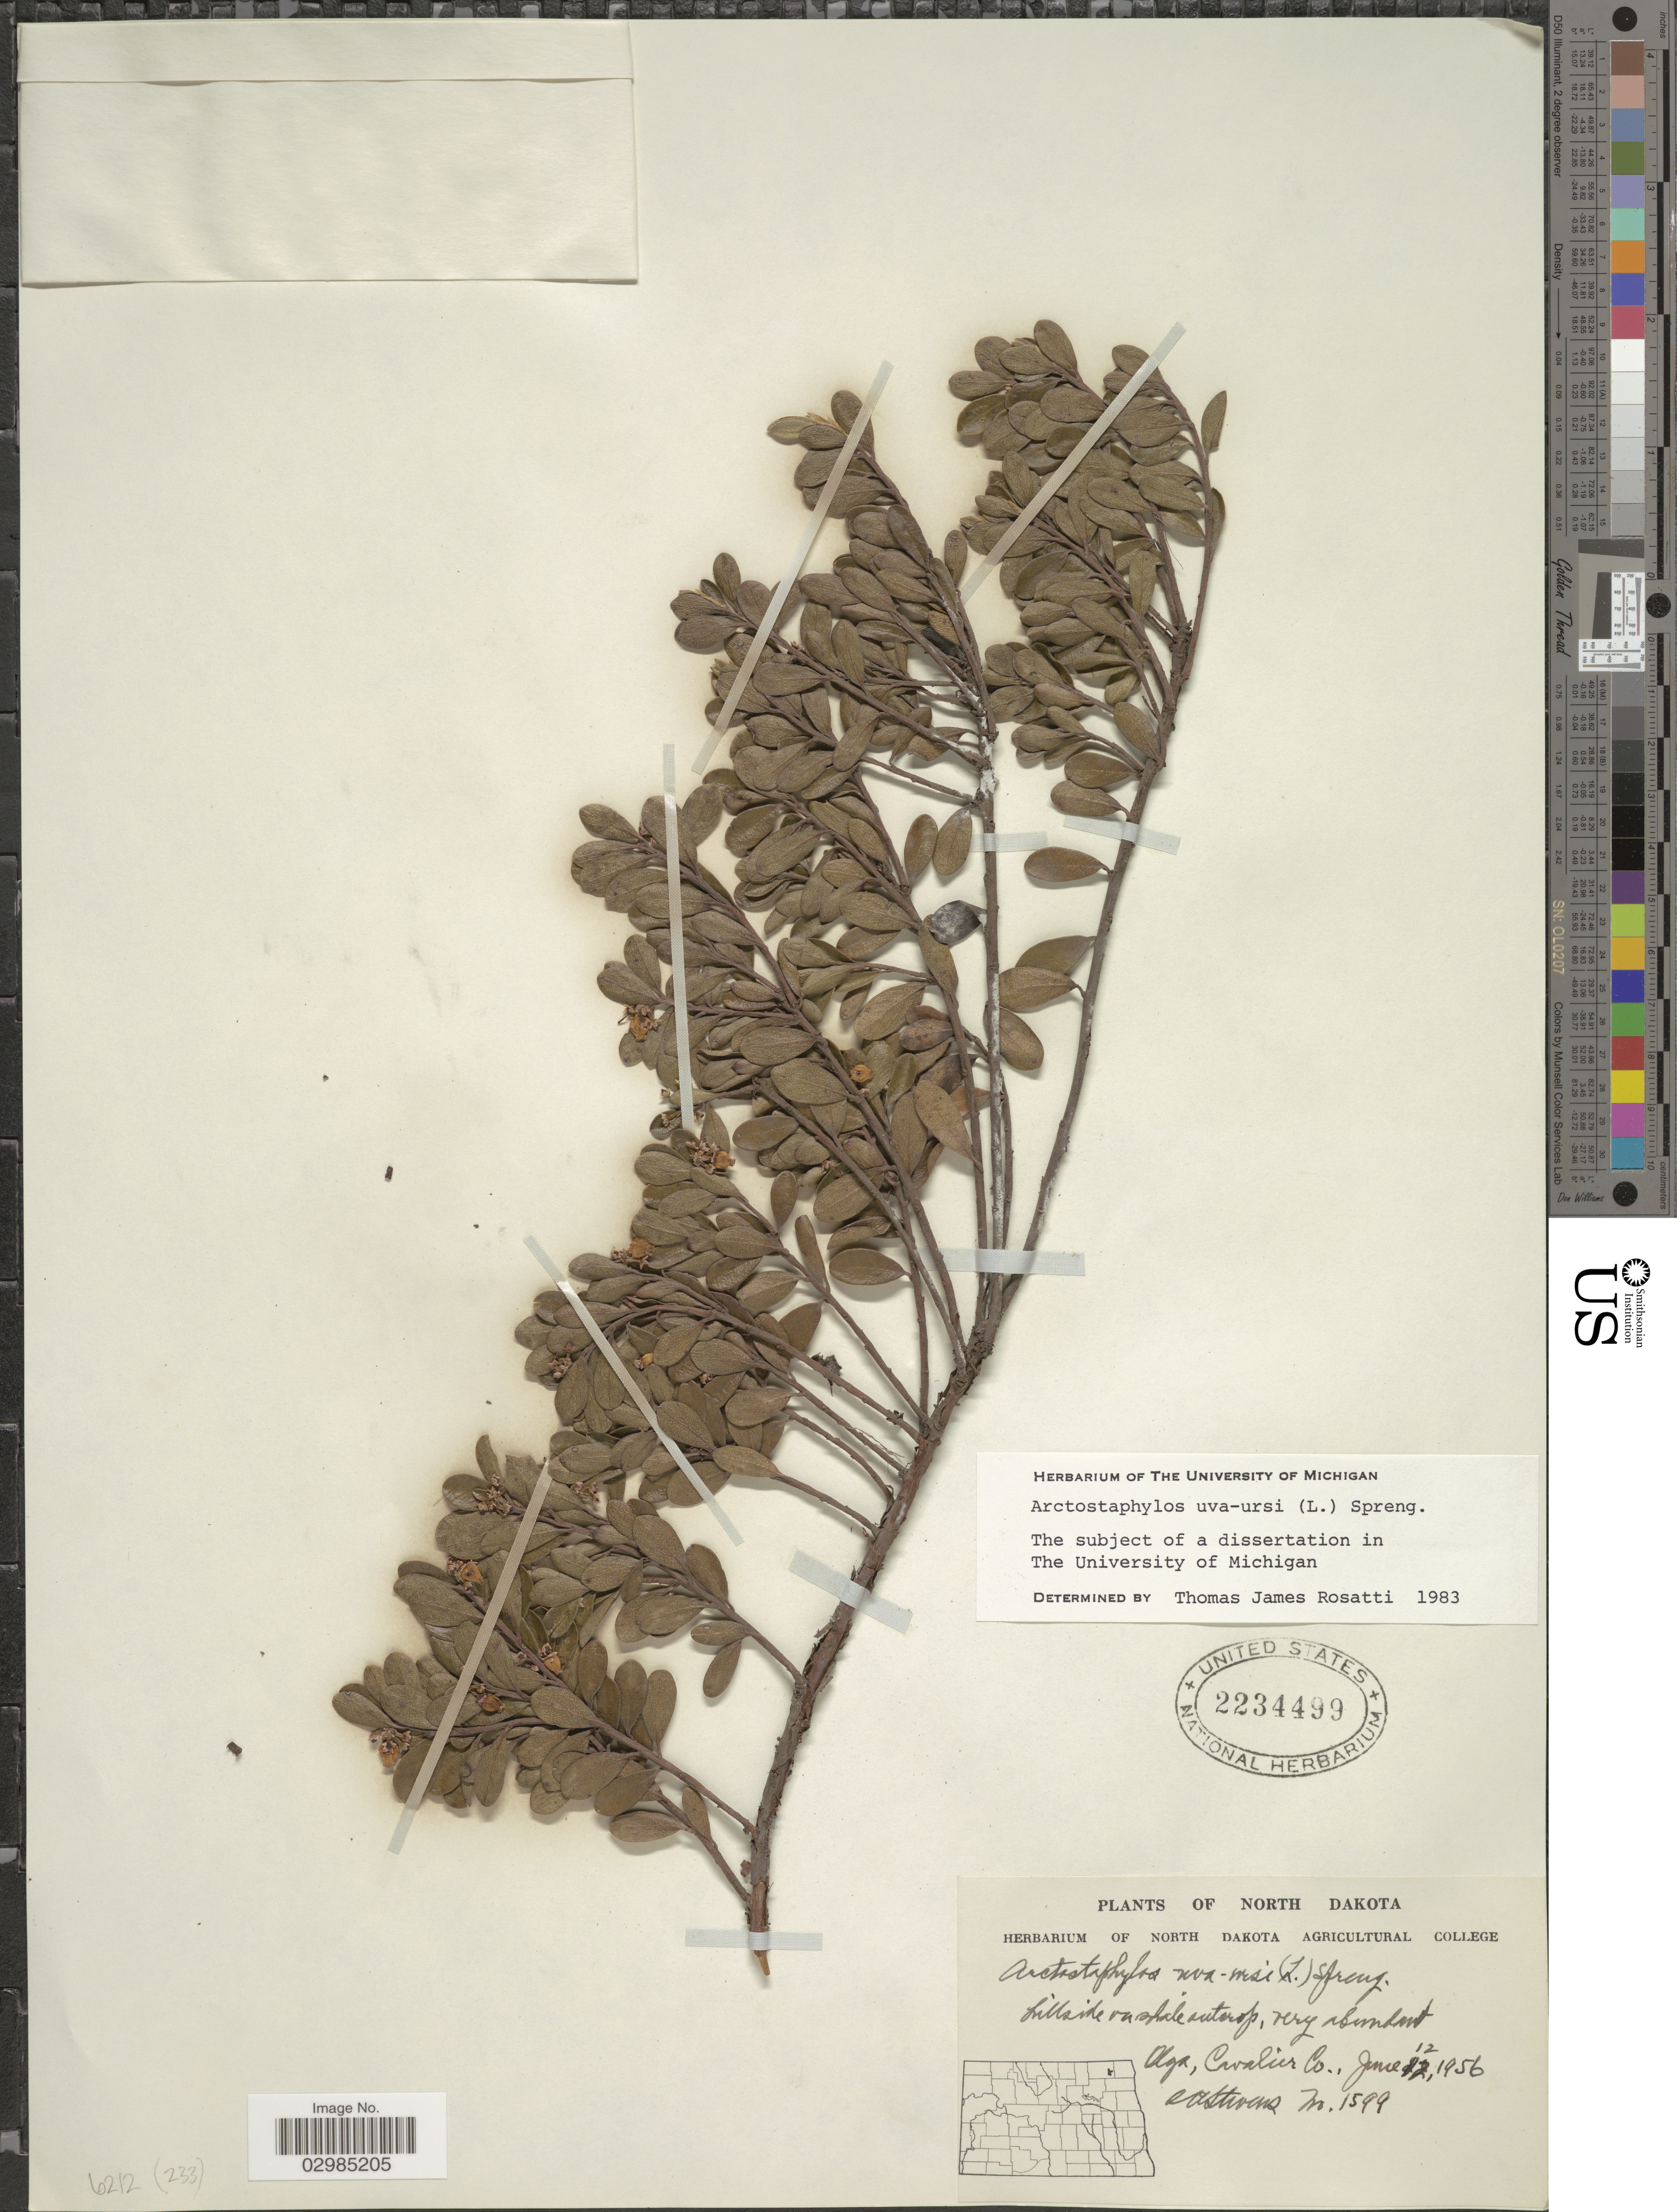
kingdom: Plantae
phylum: Tracheophyta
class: Magnoliopsida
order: Ericales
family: Ericaceae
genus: Arctostaphylos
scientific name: Arctostaphylos uva-ursi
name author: (L.) Spreng.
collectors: O. A. Stevens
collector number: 1599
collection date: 1956-06-12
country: United States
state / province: North Dakota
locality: Olga, Cavalier Co.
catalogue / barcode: US 2234499